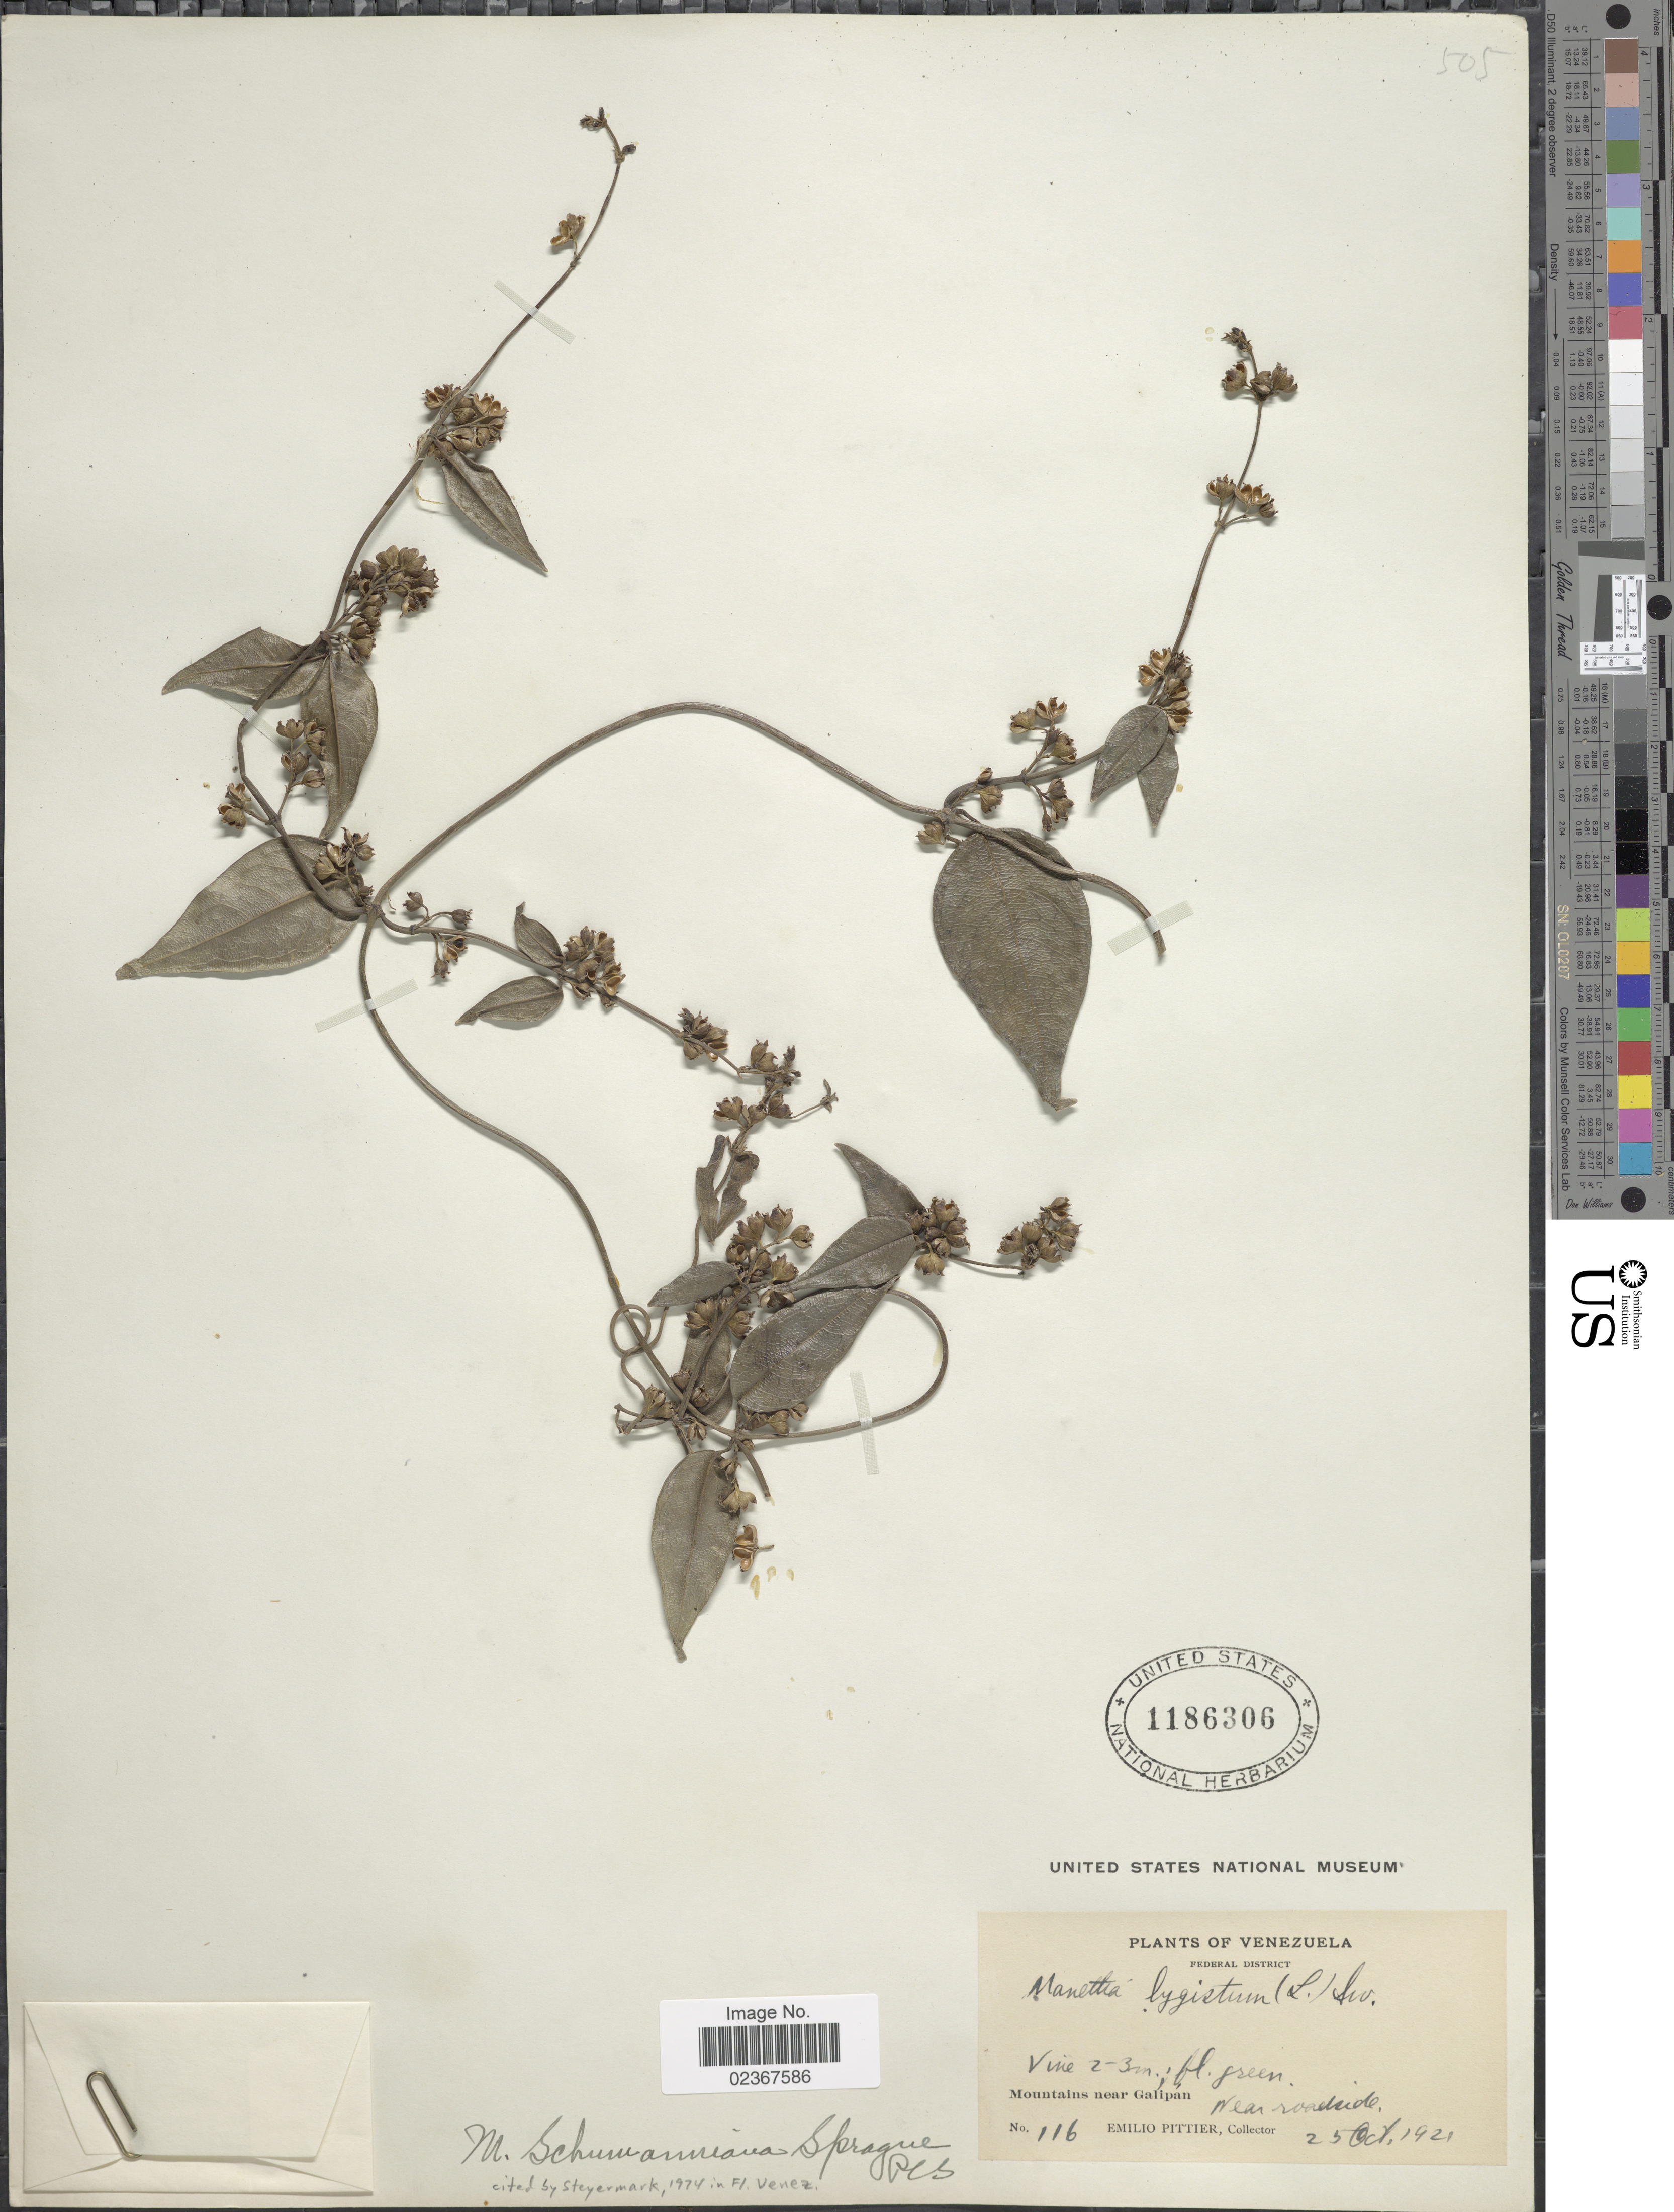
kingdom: Plantae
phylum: Tracheophyta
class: Magnoliopsida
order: Gentianales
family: Rubiaceae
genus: Manettia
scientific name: Manettia schumanniana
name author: Sprague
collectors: E. Pittier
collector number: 116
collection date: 1921-10-25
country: Venezuela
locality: Federal District, Mountains near Galipan, Near roadside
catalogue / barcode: US 1186306